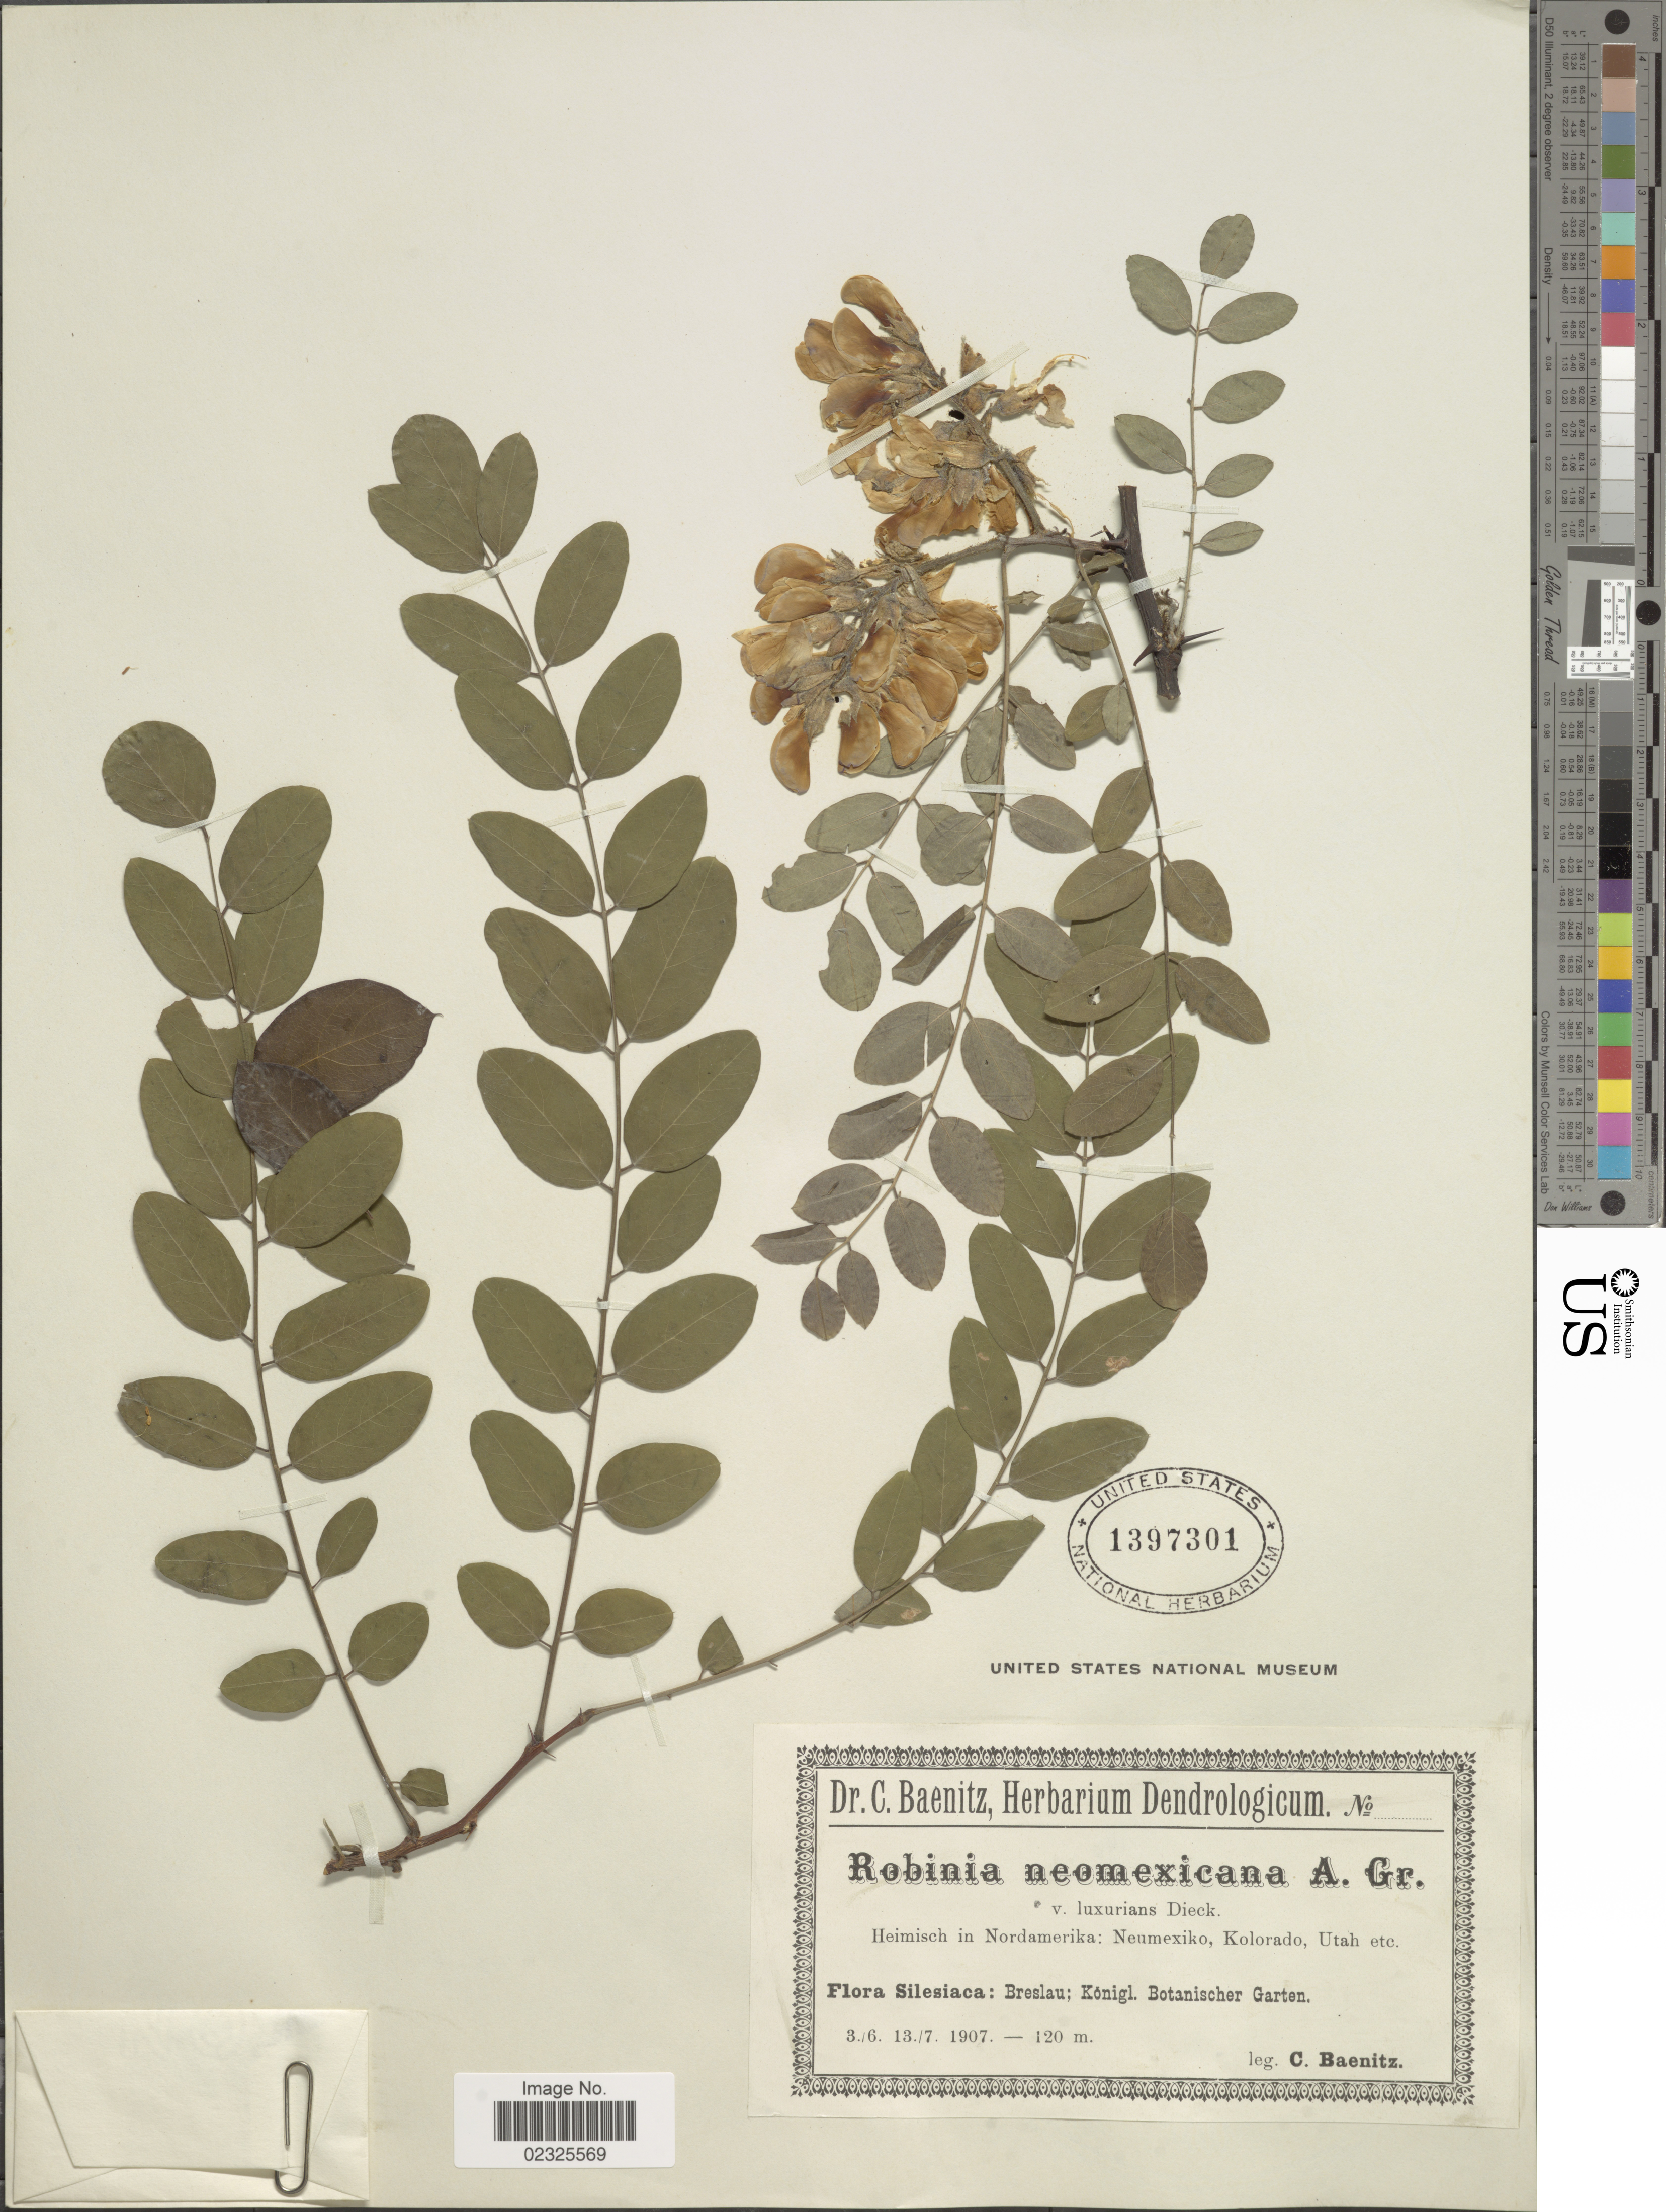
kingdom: Plantae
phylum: Tracheophyta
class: Magnoliopsida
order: Fabales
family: Fabaceae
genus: Robinia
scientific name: Robinia neomexicana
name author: A. Gray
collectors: C. G. Baenitz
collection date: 1907-06-03/1907-07-13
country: Poland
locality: Silesiaca: Breslau; Konigl. Botanischer Garten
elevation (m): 120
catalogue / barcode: US 1397301